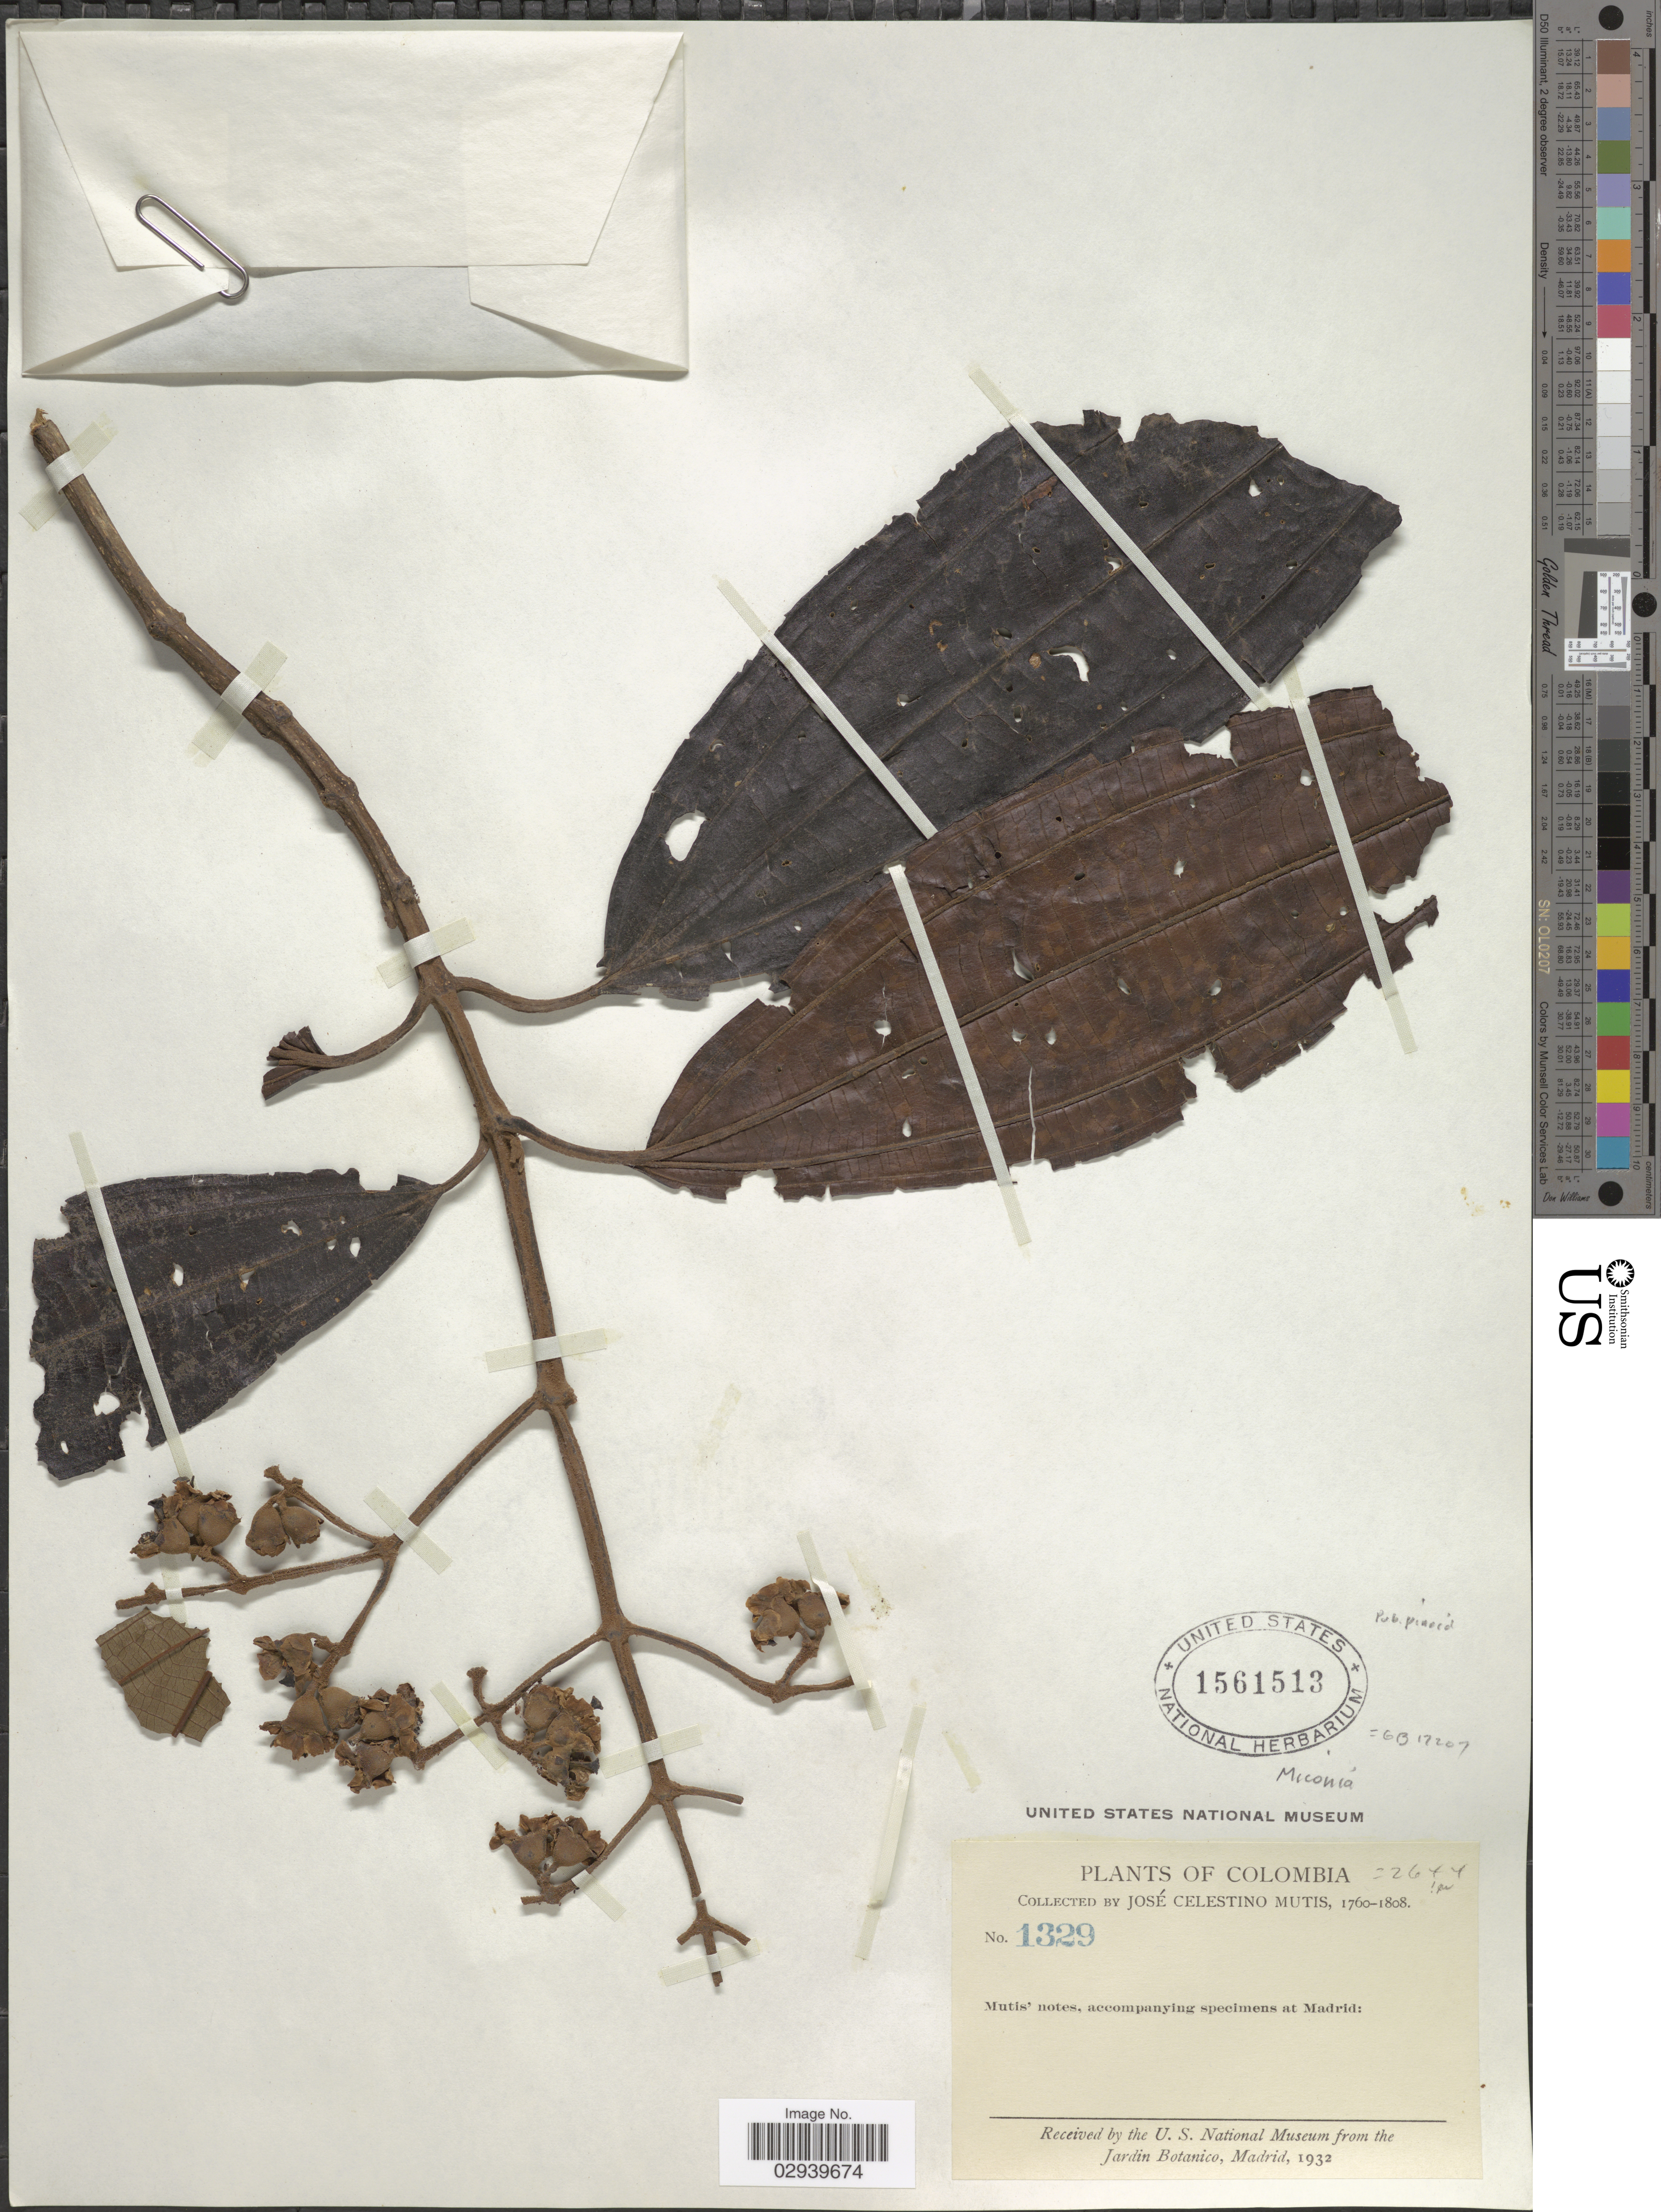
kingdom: Plantae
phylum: Tracheophyta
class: Magnoliopsida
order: Myrtales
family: Melastomataceae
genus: Miconia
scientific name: Miconia grandiflora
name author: Cogn.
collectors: J. C. B. Mutis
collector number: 1329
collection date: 1760/1808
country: Colombia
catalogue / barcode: US 1561513